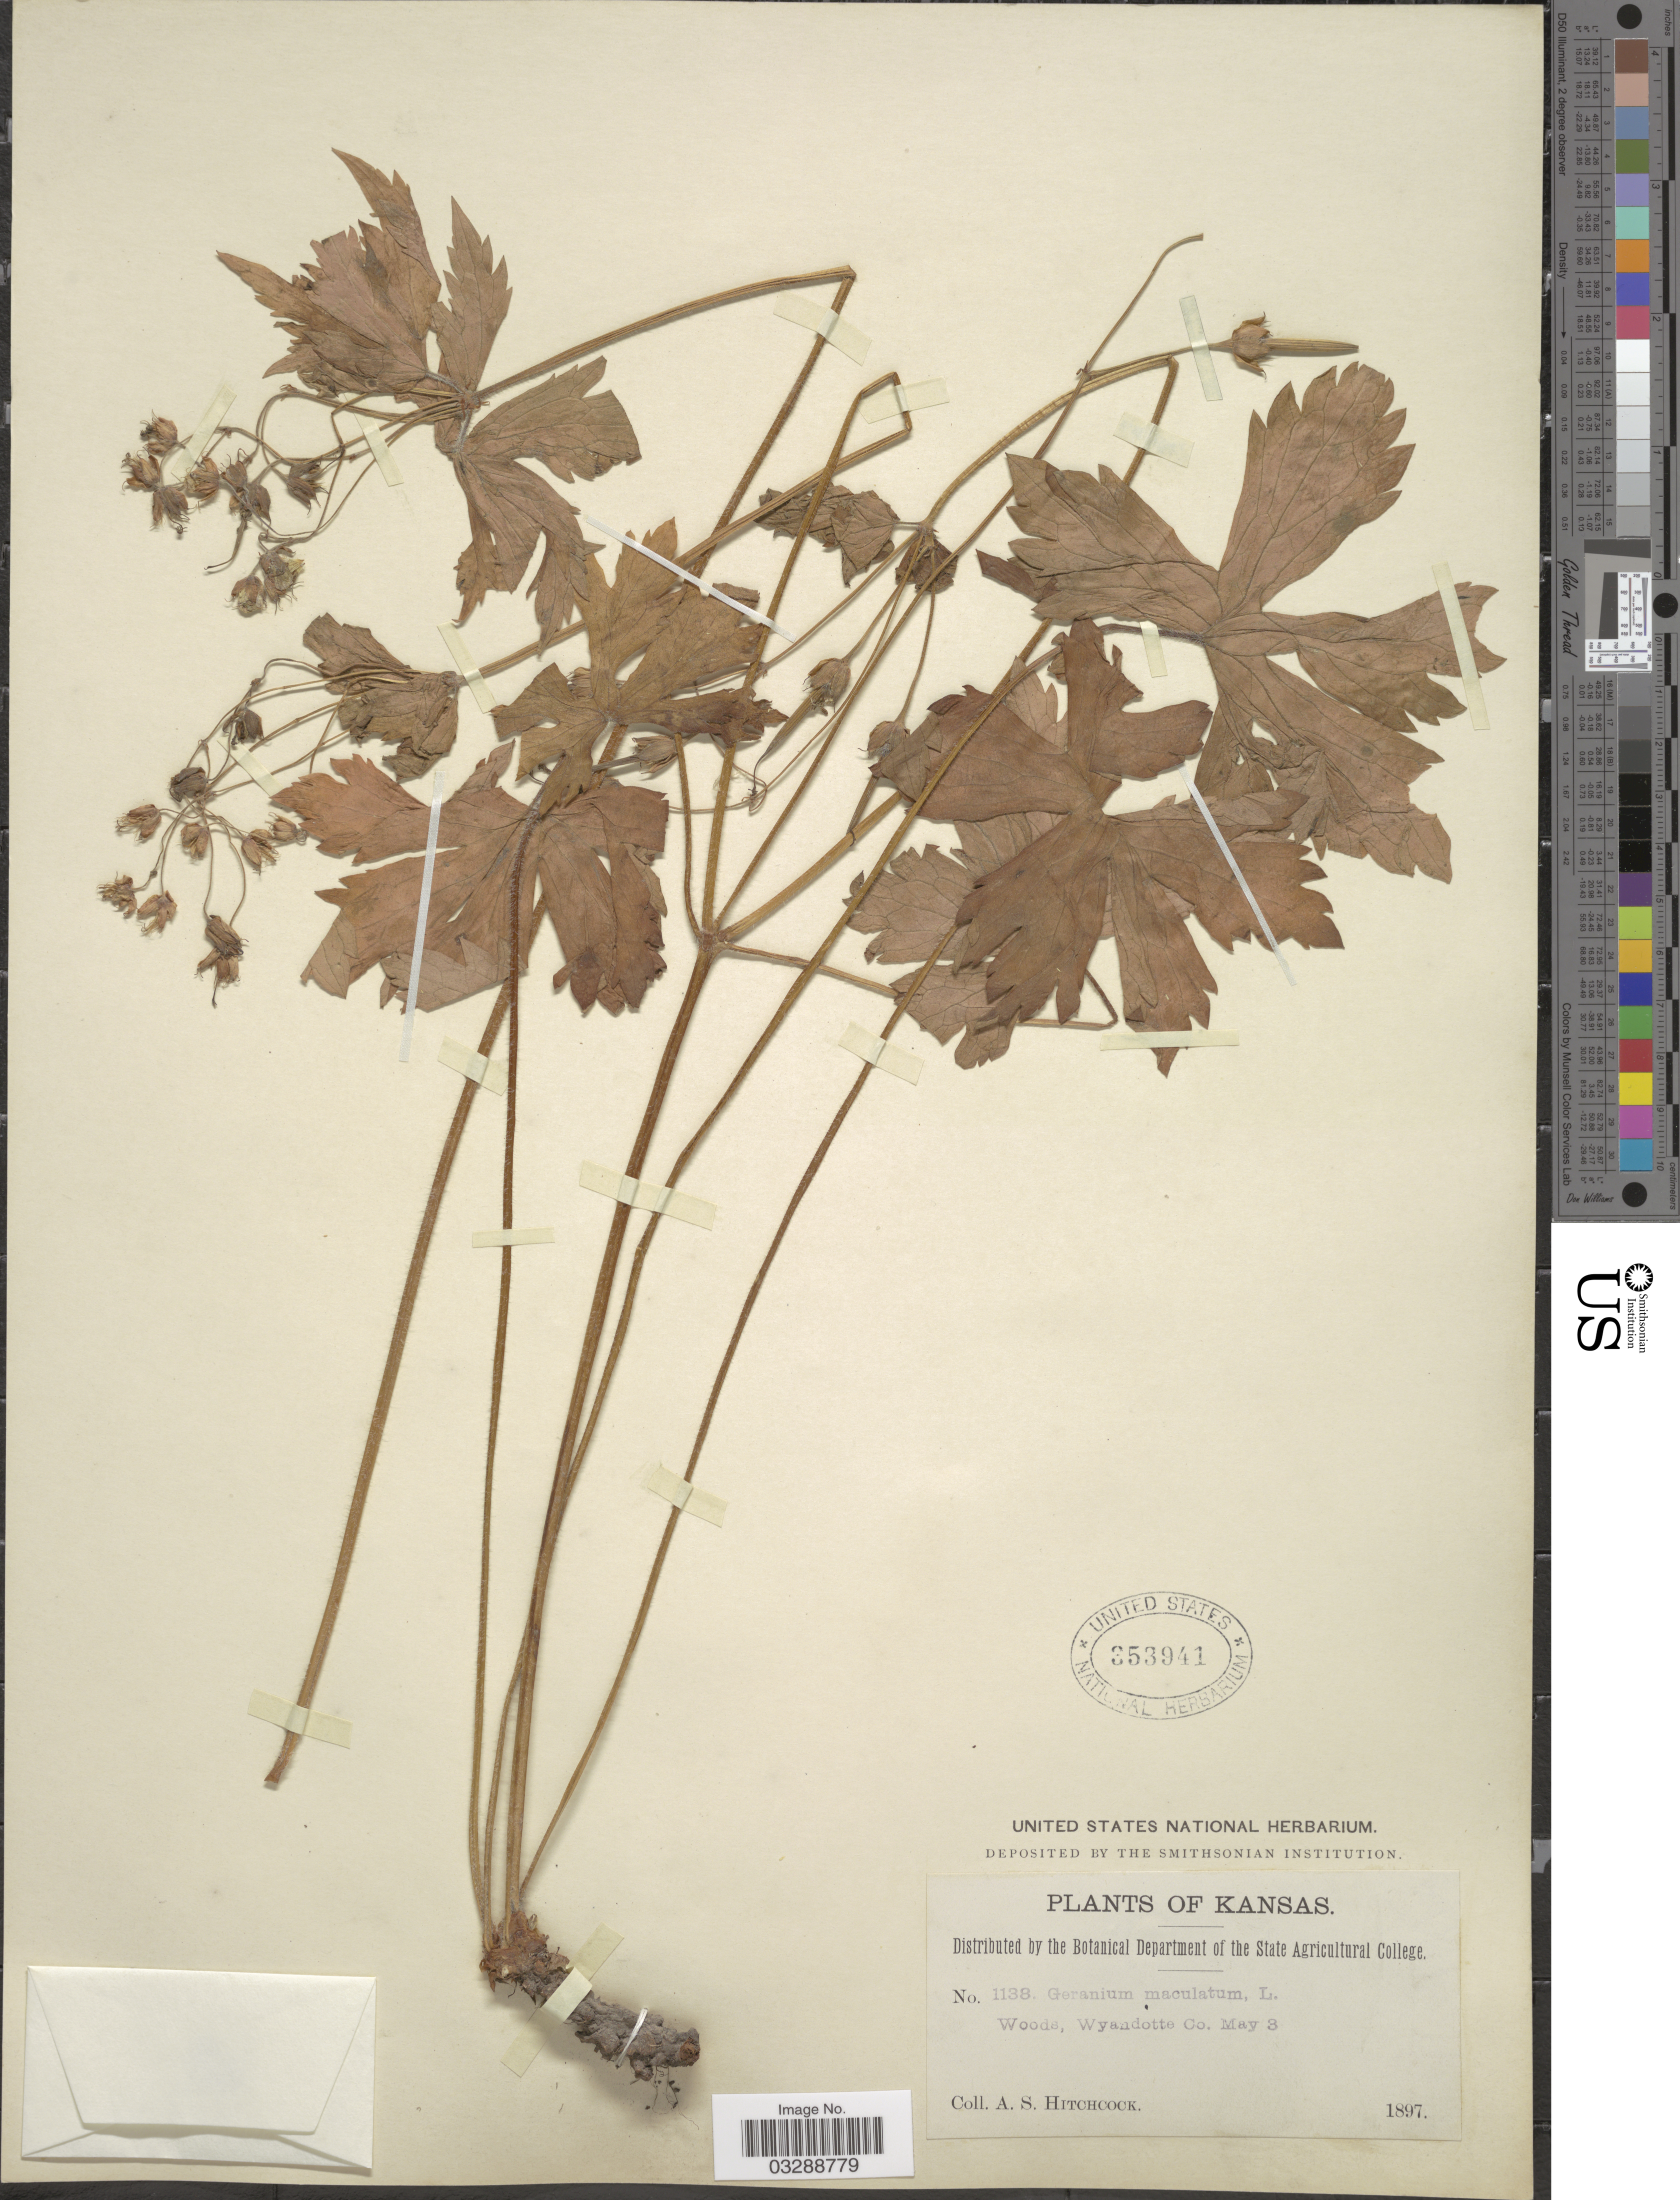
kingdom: Plantae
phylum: Tracheophyta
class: Magnoliopsida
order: Geraniales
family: Geraniaceae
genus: Geranium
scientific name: Geranium maculatum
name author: L.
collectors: A. S. Hitchcock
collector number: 1138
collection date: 1897-05-03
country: United States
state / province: Kansas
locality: Woods, Wyandotte Co.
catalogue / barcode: US 353941